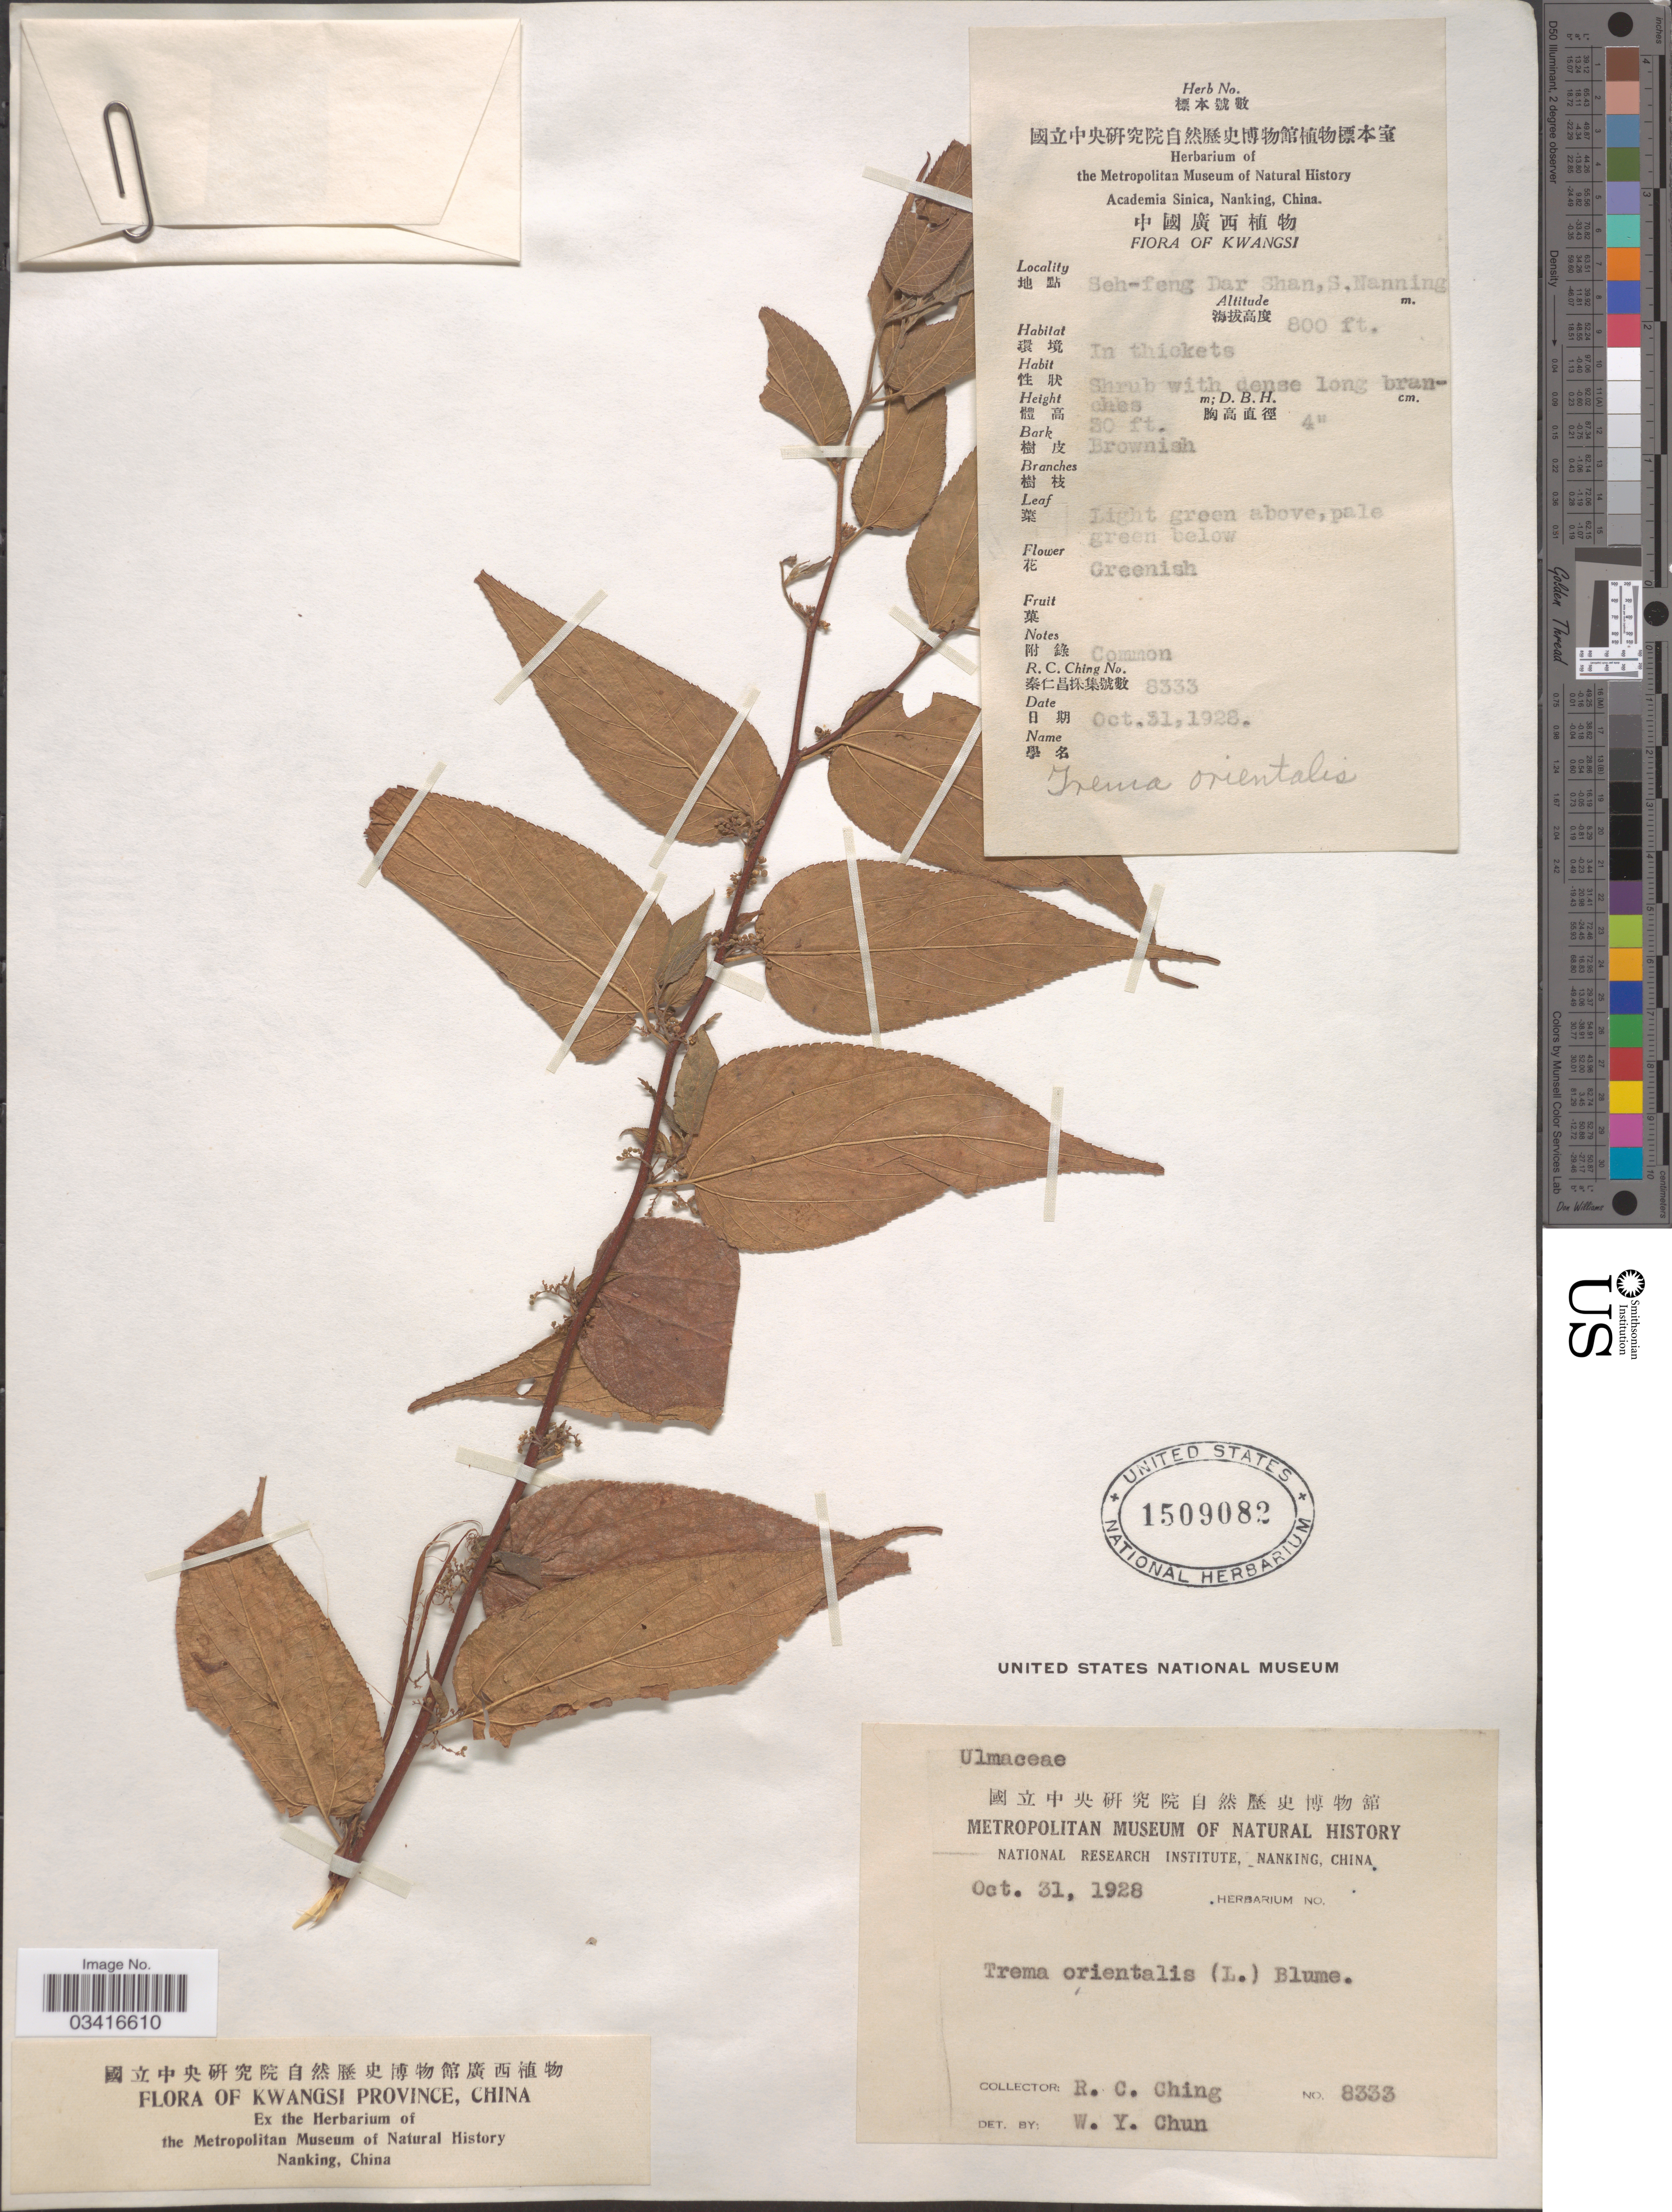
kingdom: Plantae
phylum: Tracheophyta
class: Magnoliopsida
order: Rosales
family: Cannabaceae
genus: Trema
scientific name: Trema orientale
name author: (L.) Blume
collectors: R. C. Ching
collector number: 8333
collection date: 1928-10-31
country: China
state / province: Guangxi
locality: Kwangsi. Seh-feng Dar Shan, S.Nanning.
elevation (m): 244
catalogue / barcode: US 1509082